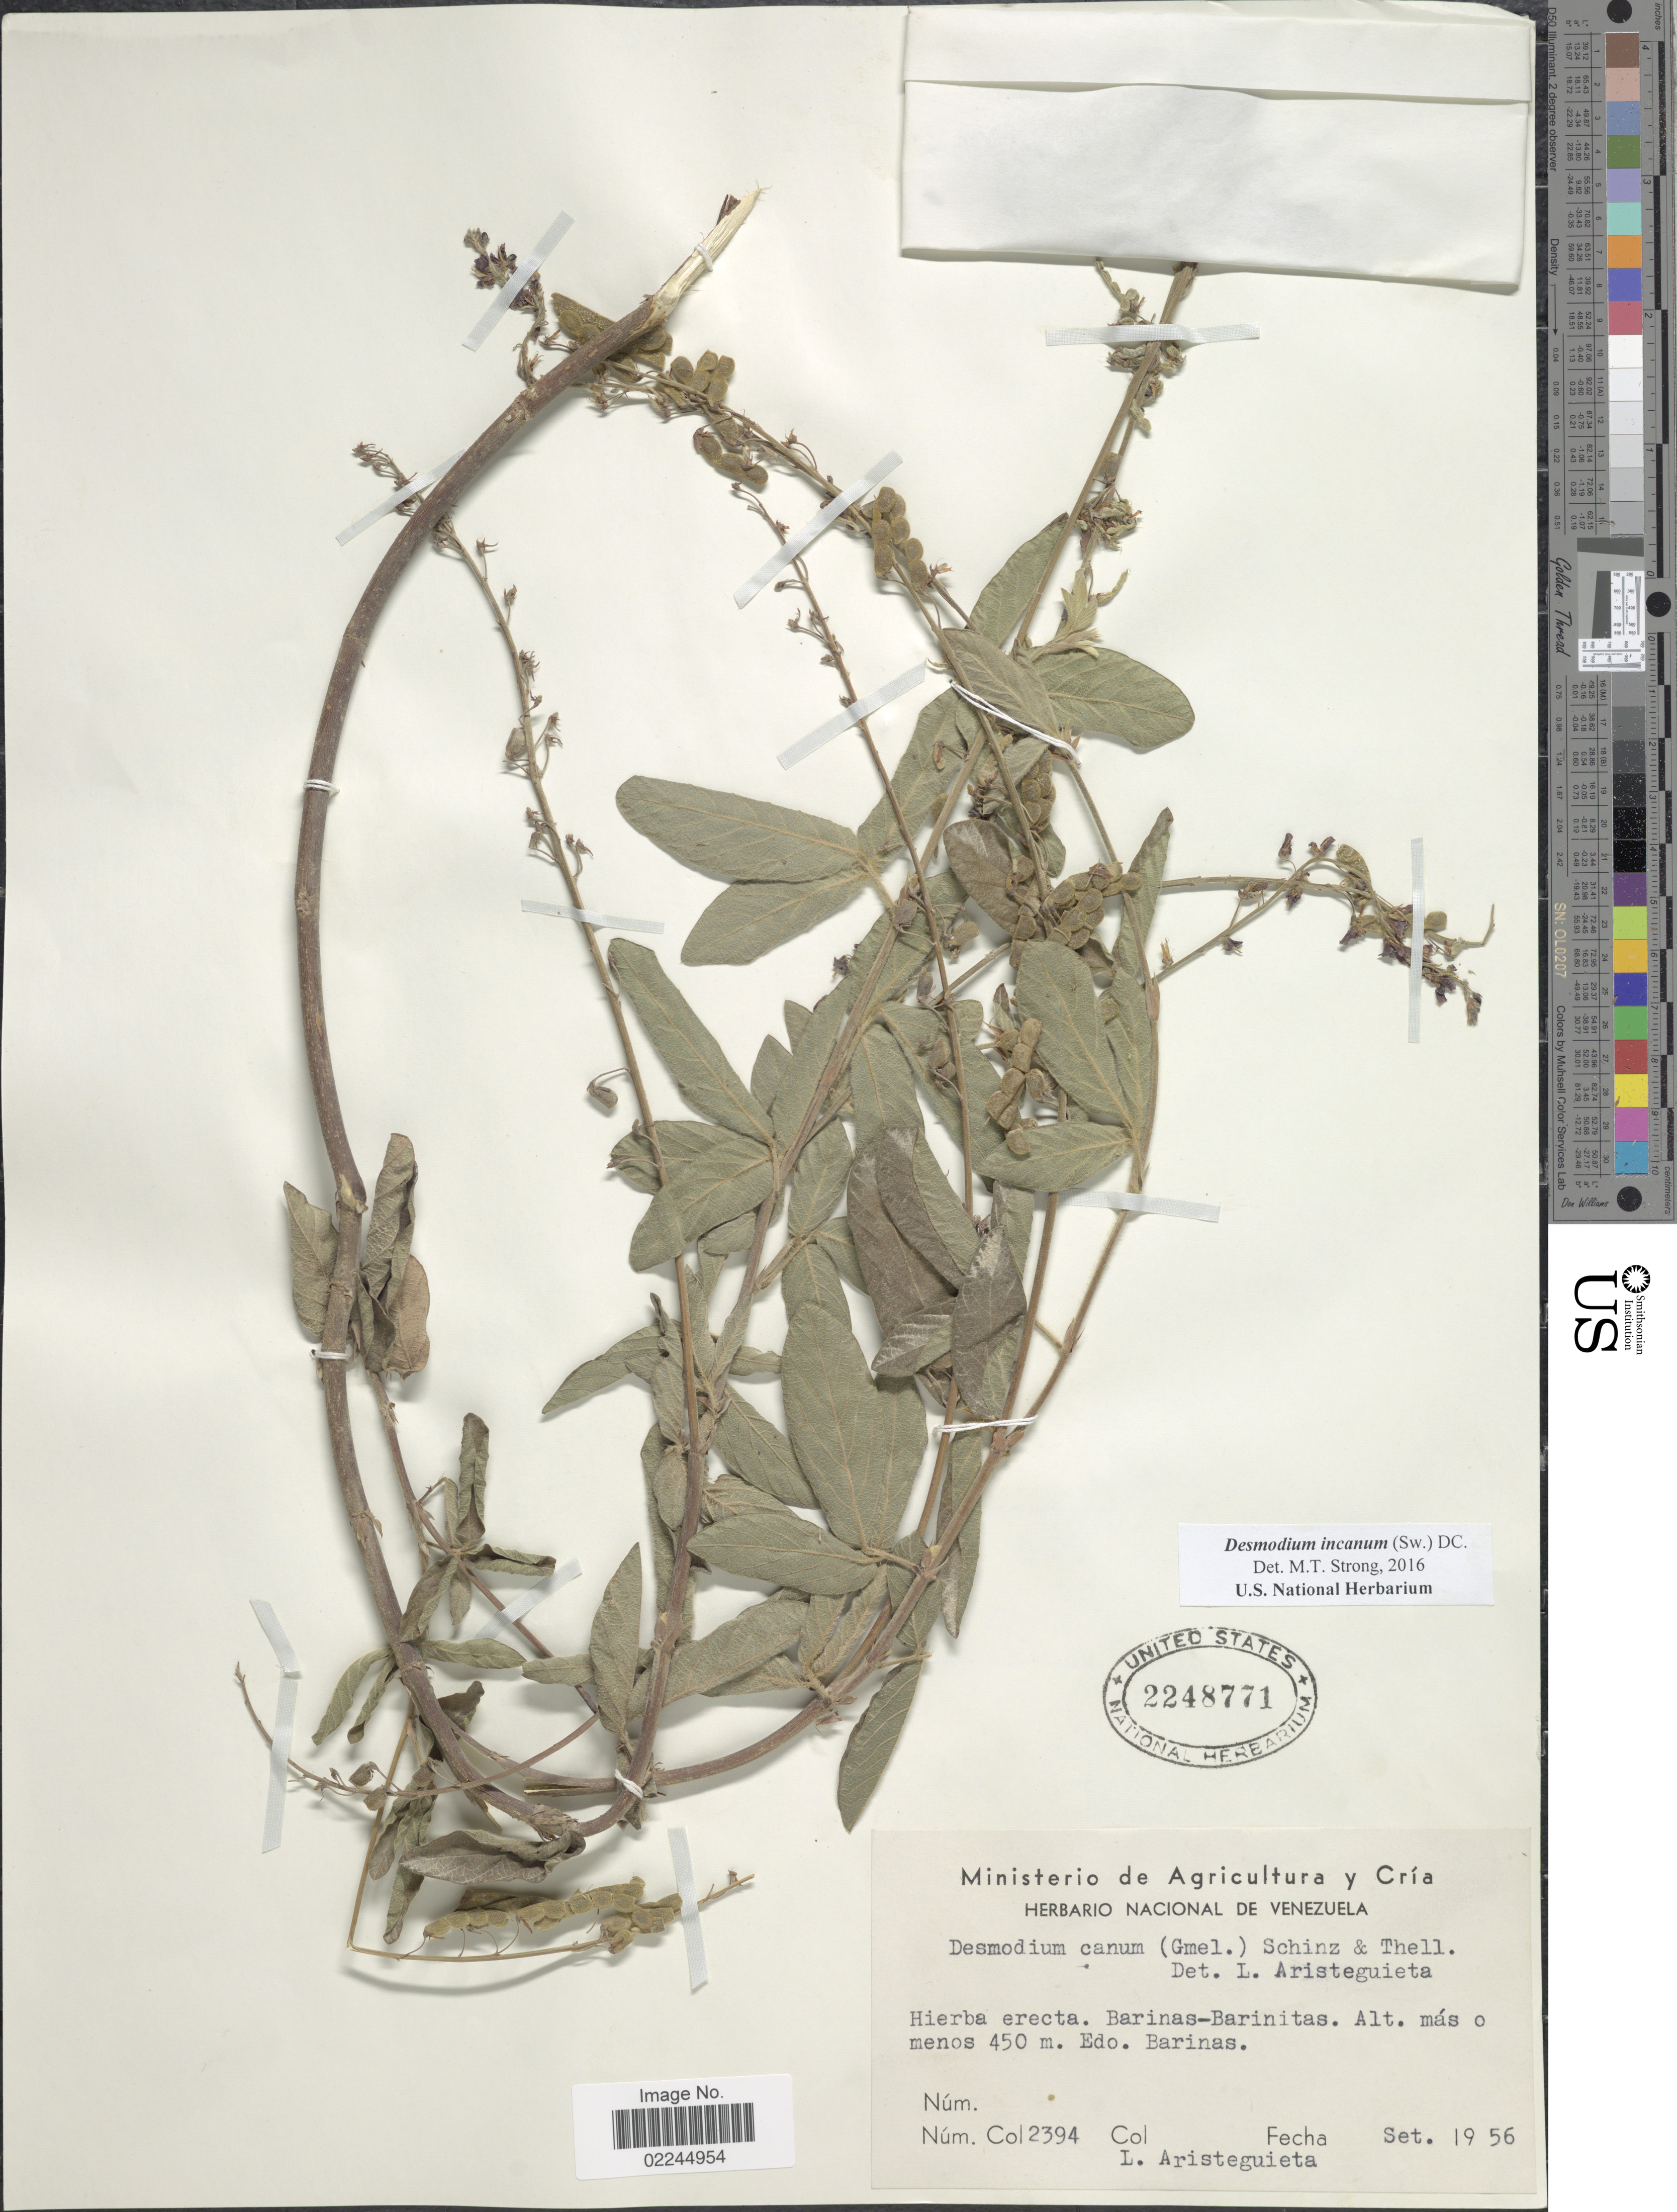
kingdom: Plantae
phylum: Tracheophyta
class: Magnoliopsida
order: Fabales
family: Fabaceae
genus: Desmodium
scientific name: Desmodium incanum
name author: (Sw.) DC.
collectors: L. Aristeguieta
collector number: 2394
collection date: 1956-09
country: Venezuela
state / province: Barinas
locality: Barinas-Barinitas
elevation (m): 450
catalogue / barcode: US 2248771